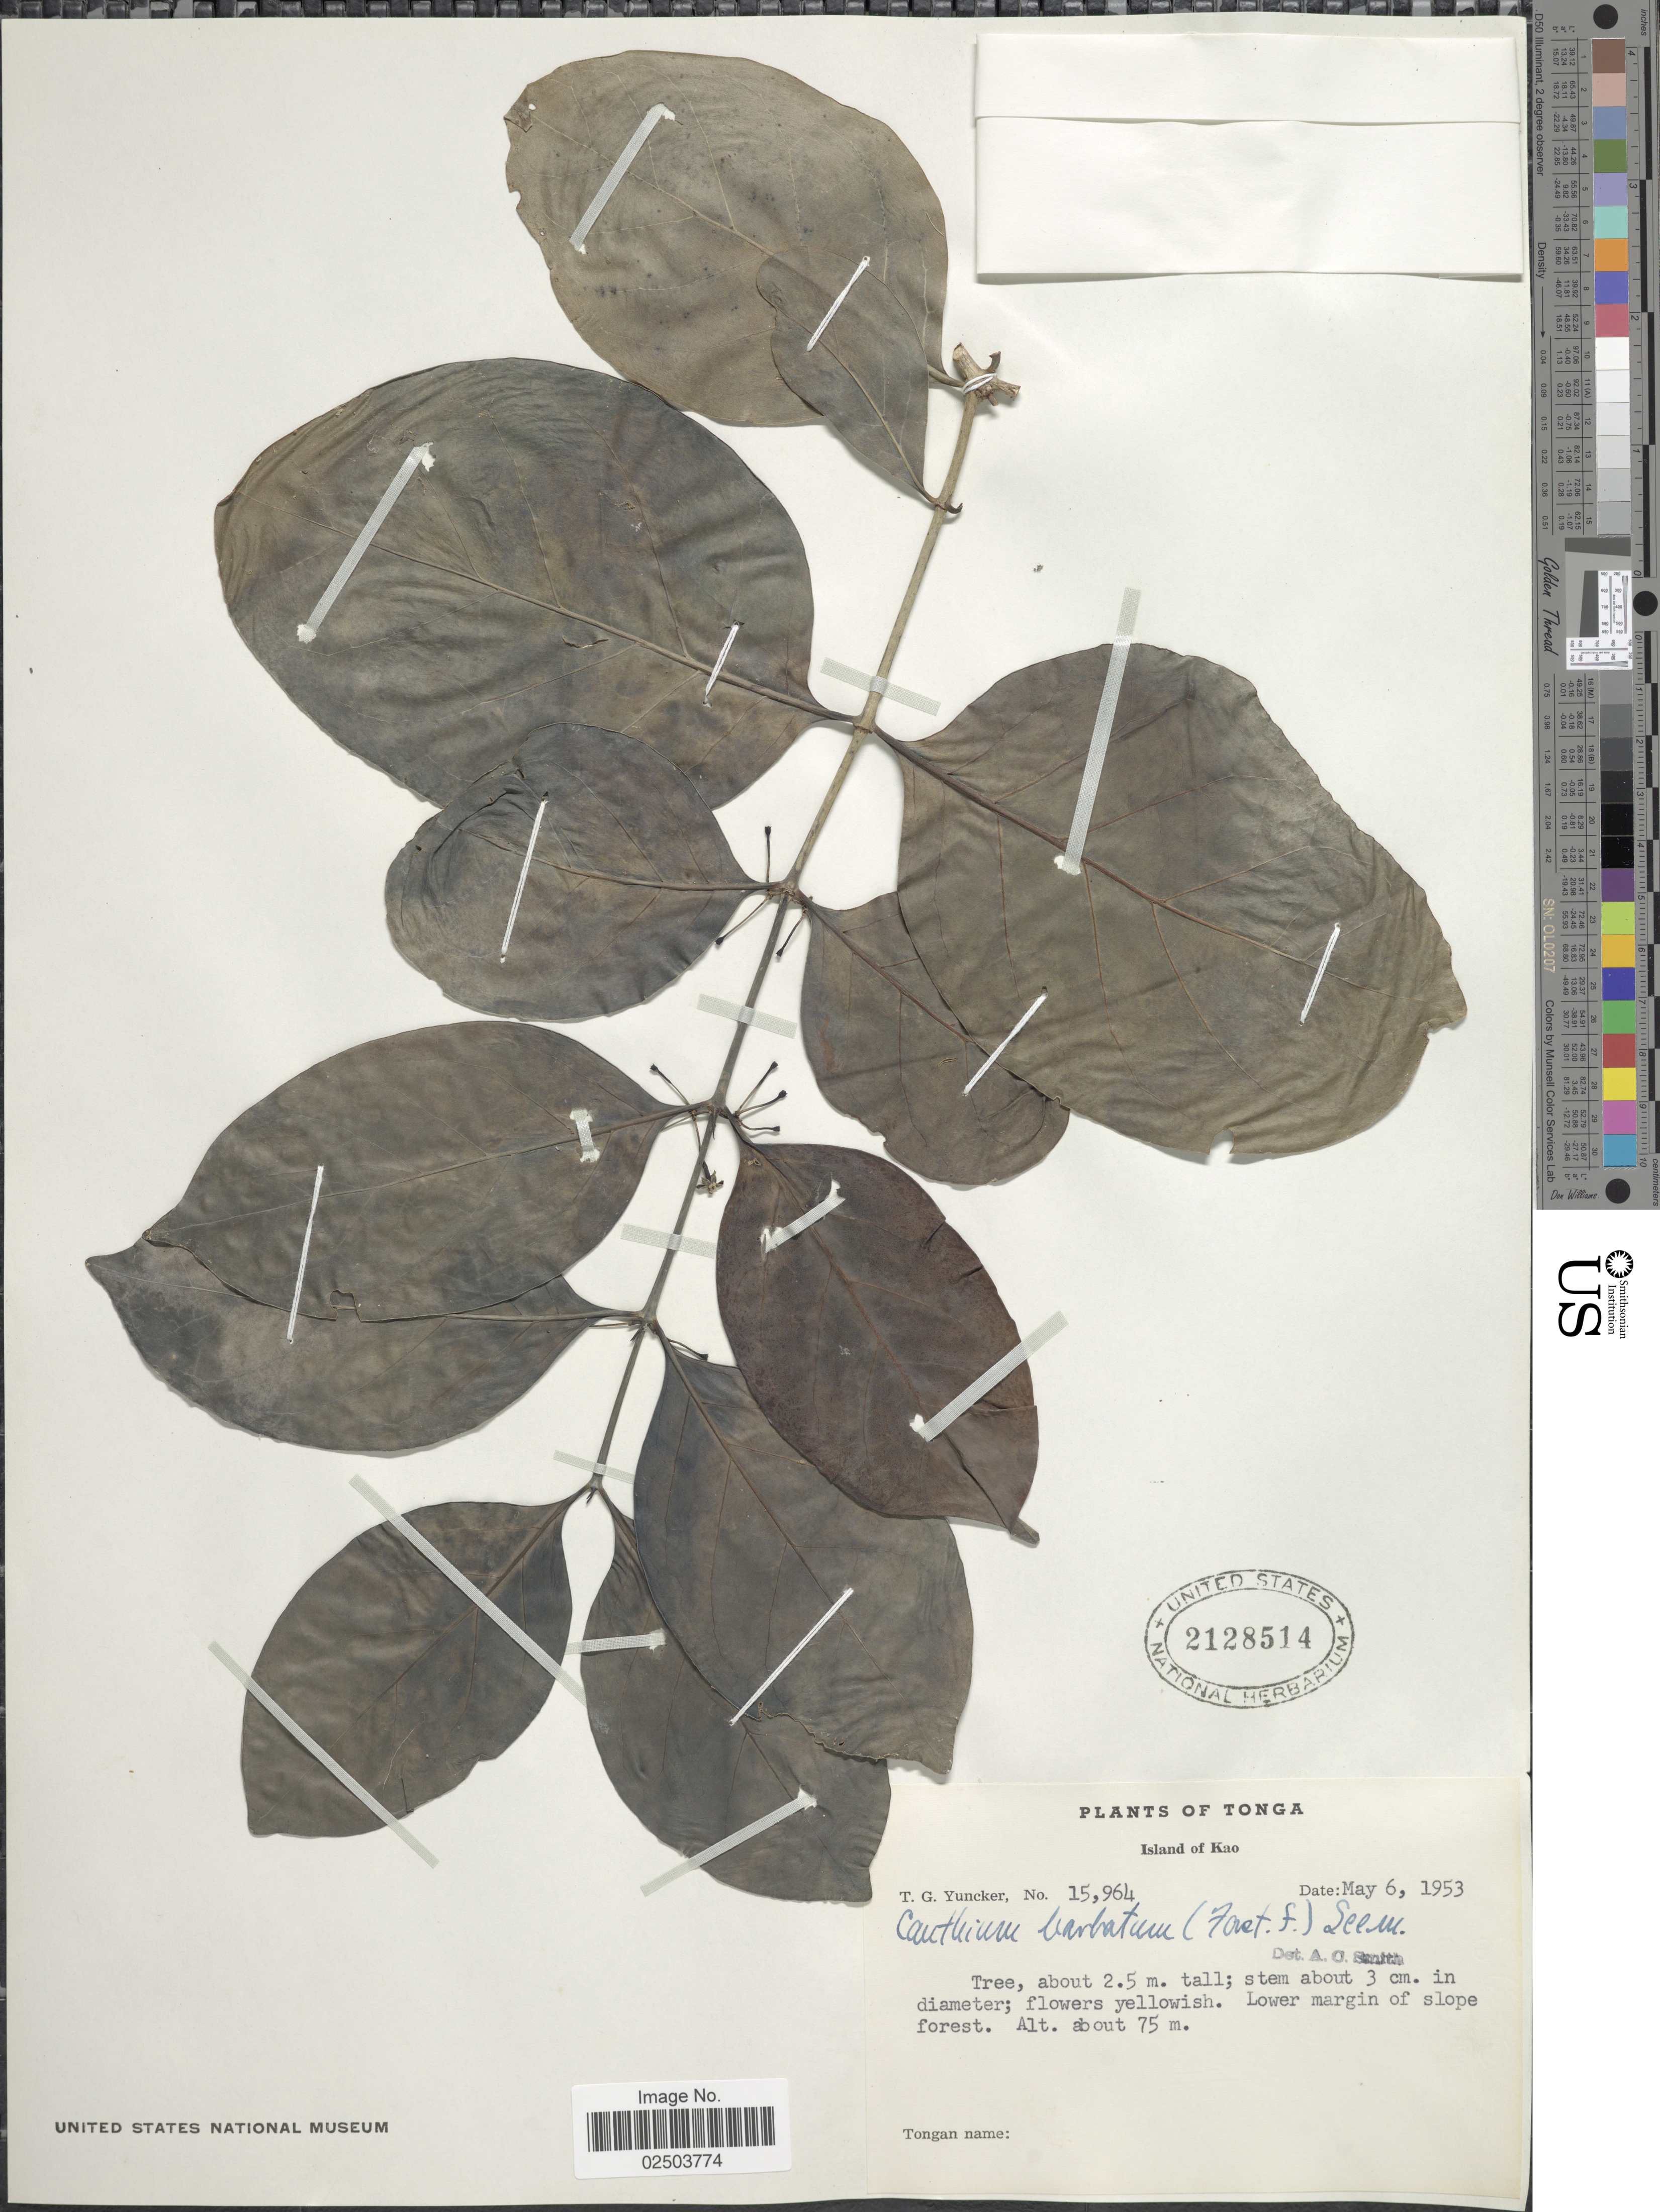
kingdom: Plantae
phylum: Tracheophyta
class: Magnoliopsida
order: Gentianales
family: Rubiaceae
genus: Canthium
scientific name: Canthium barbatum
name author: (G. Forst.) Seem.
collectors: T. G. Yuncker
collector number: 15964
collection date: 1953-05-06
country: Tonga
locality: Island of Kao. Lower margin of slope forest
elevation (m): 75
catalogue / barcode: US 2128514